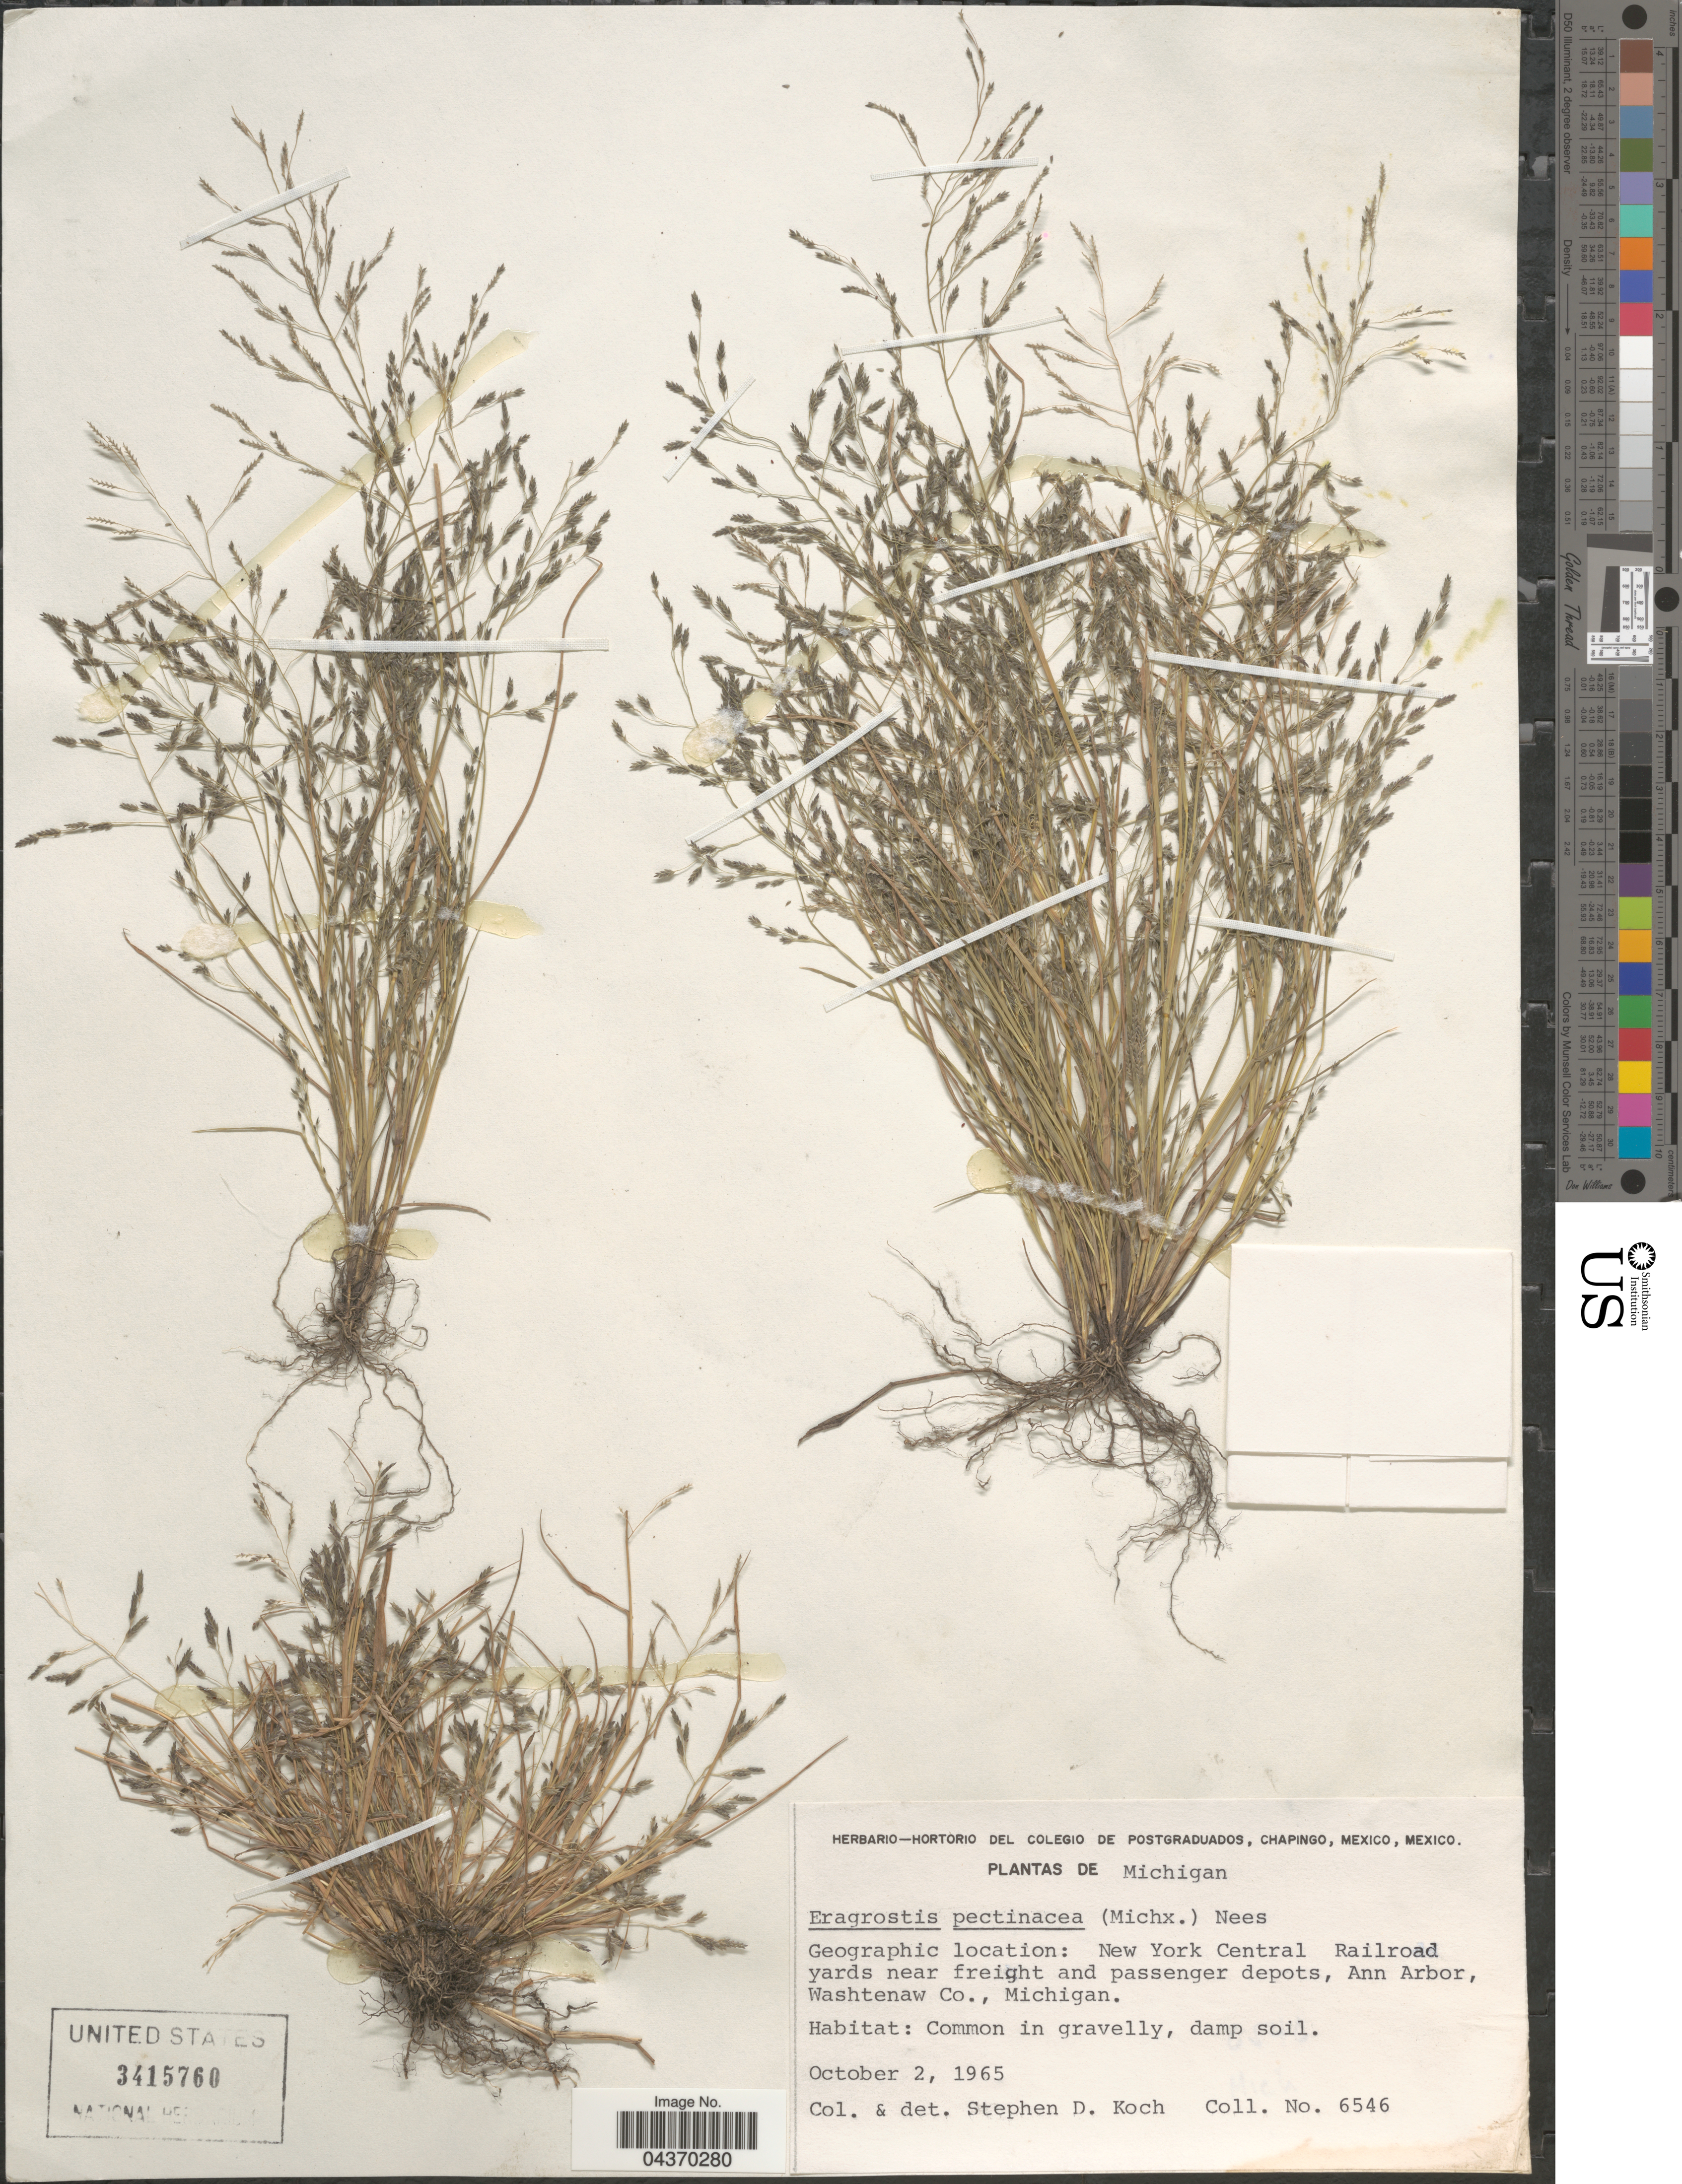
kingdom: Plantae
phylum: Tracheophyta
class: Liliopsida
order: Poales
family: Poaceae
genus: Eragrostis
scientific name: Eragrostis pectinacea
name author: (Michx.) Nees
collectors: S. D. Koch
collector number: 6546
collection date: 1965-10-02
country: United States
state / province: Michigan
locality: New York Central Railroad yards near freight and passenger depots, Ann Arbor, Washtenaw Co.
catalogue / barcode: US 3415760